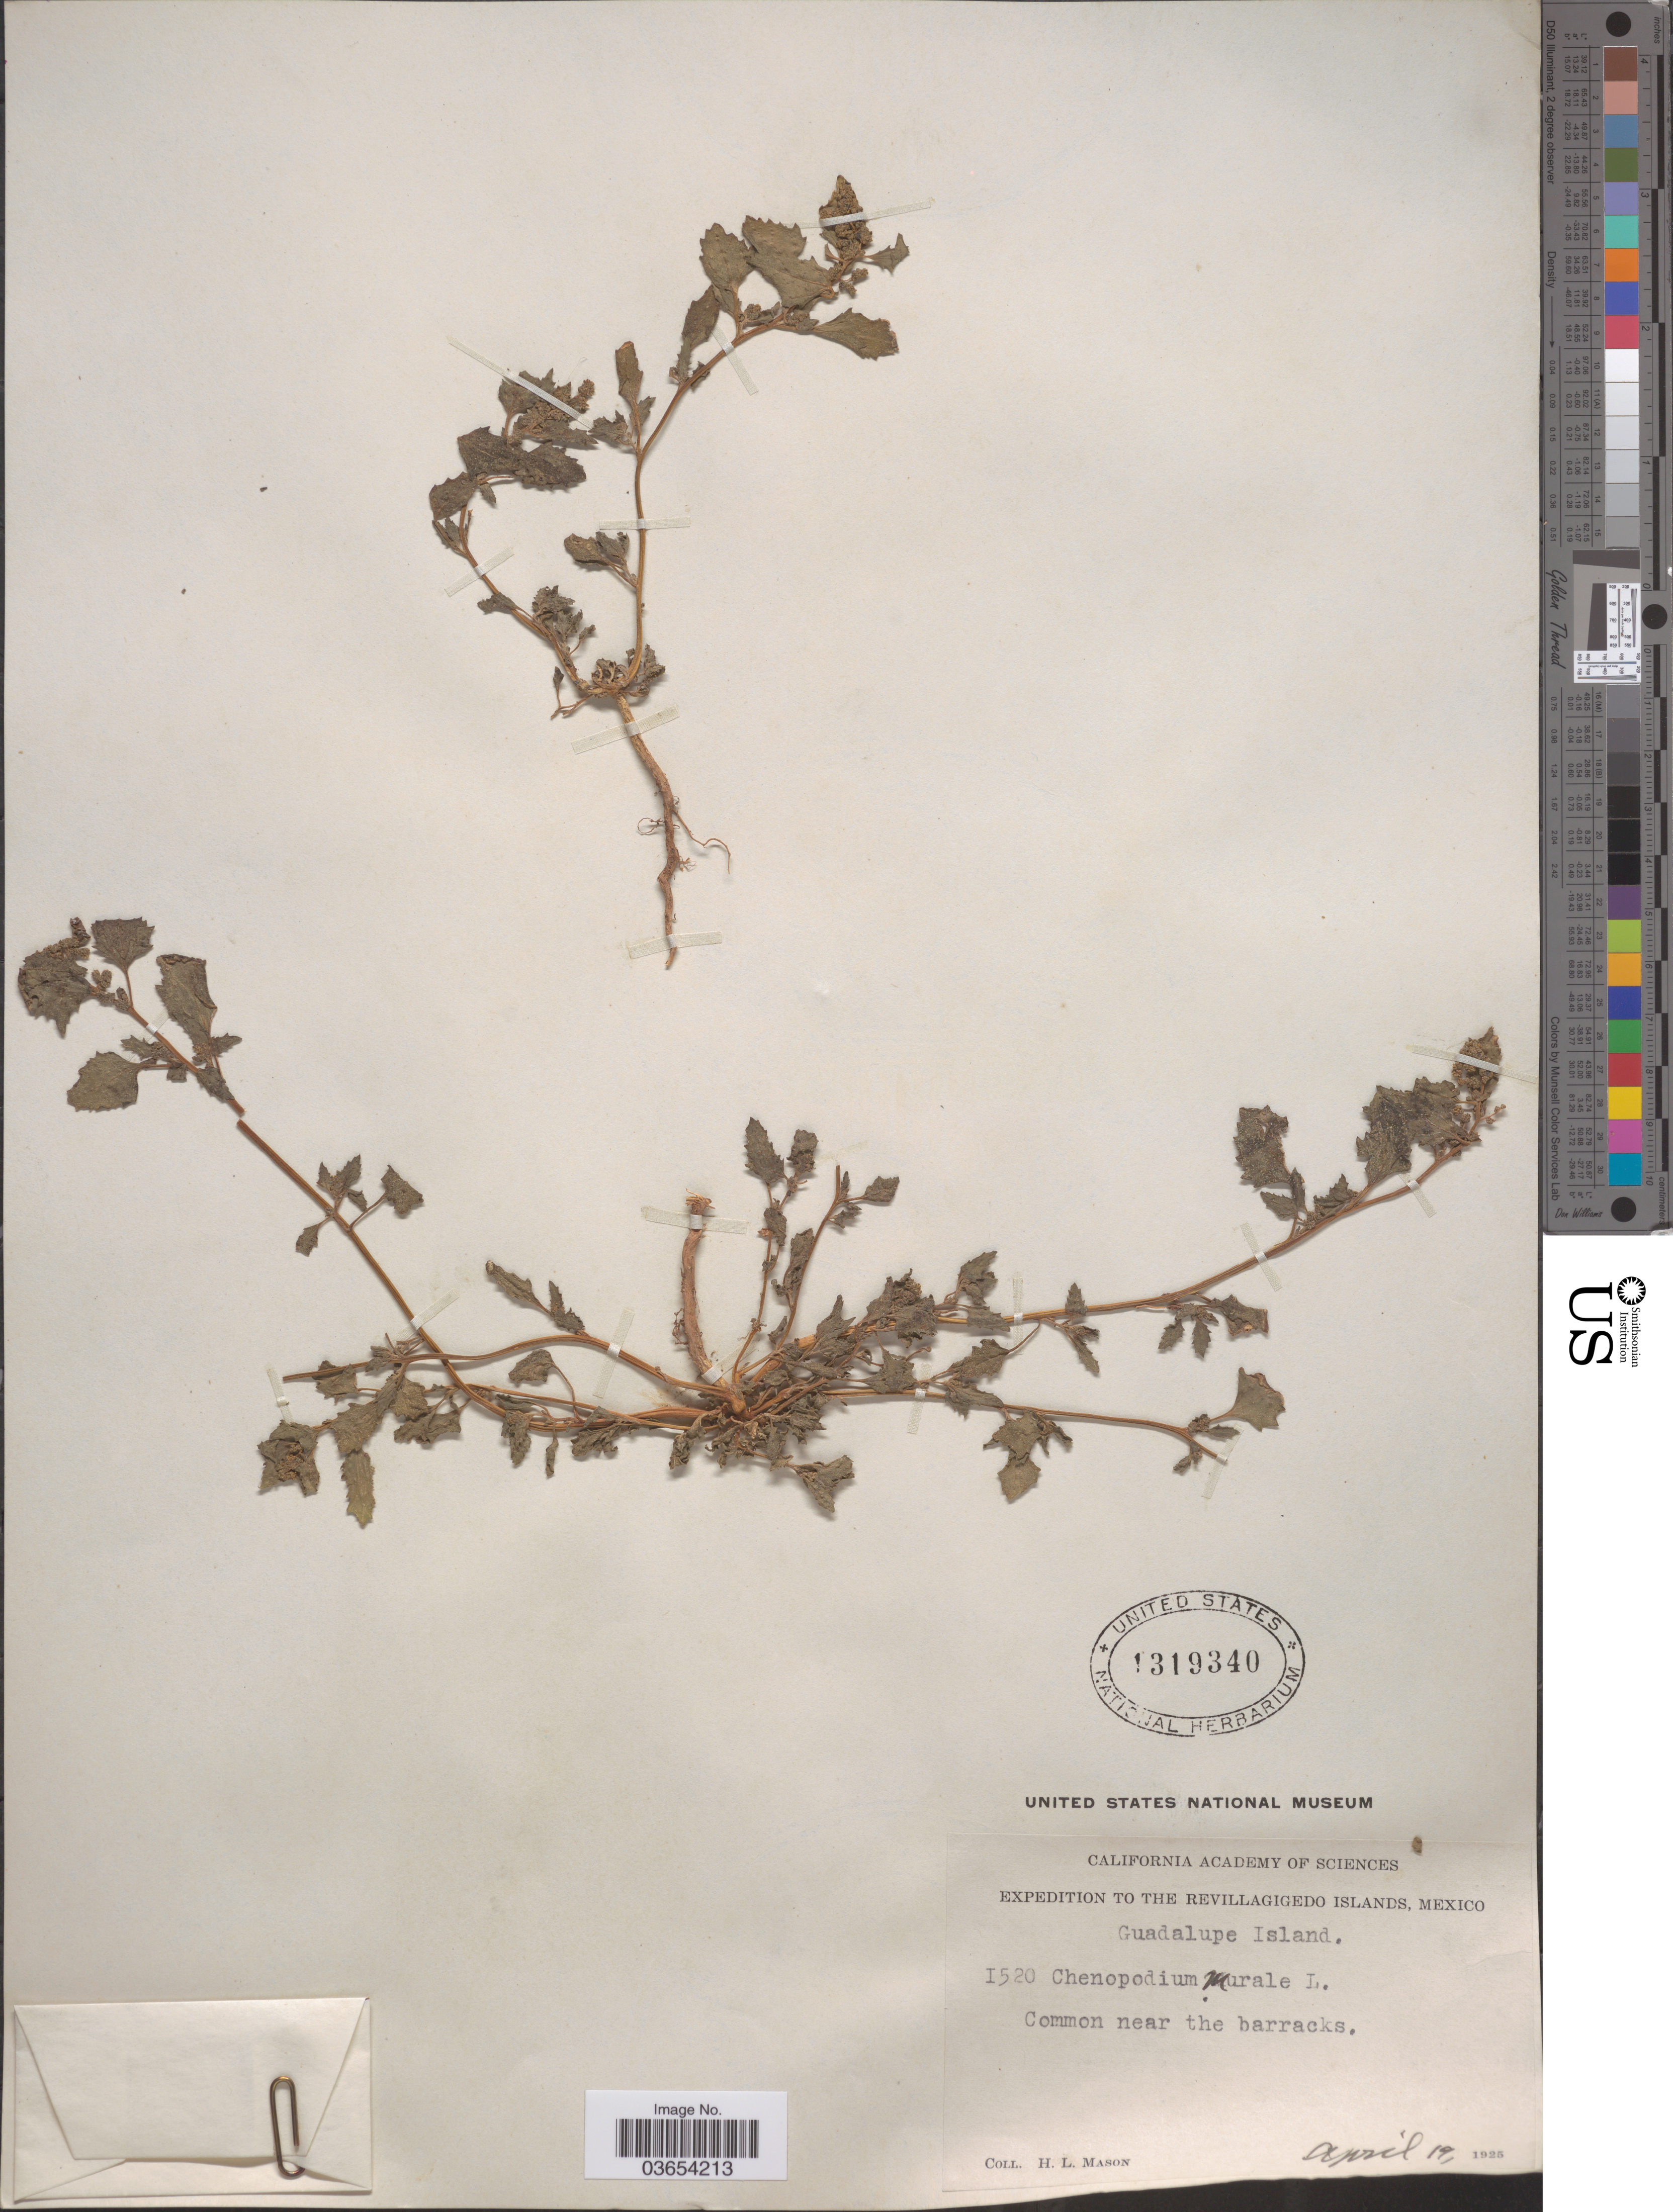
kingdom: Plantae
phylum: Tracheophyta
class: Magnoliopsida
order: Caryophyllales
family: Amaranthaceae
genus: Chenopodium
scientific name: Chenopodium murale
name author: L.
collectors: H. L. Mason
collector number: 1520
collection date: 1925-04-19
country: Mexico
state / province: Baja California Norte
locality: Revillagigedo Islands. Guadalupe Island.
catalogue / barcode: US 1319340